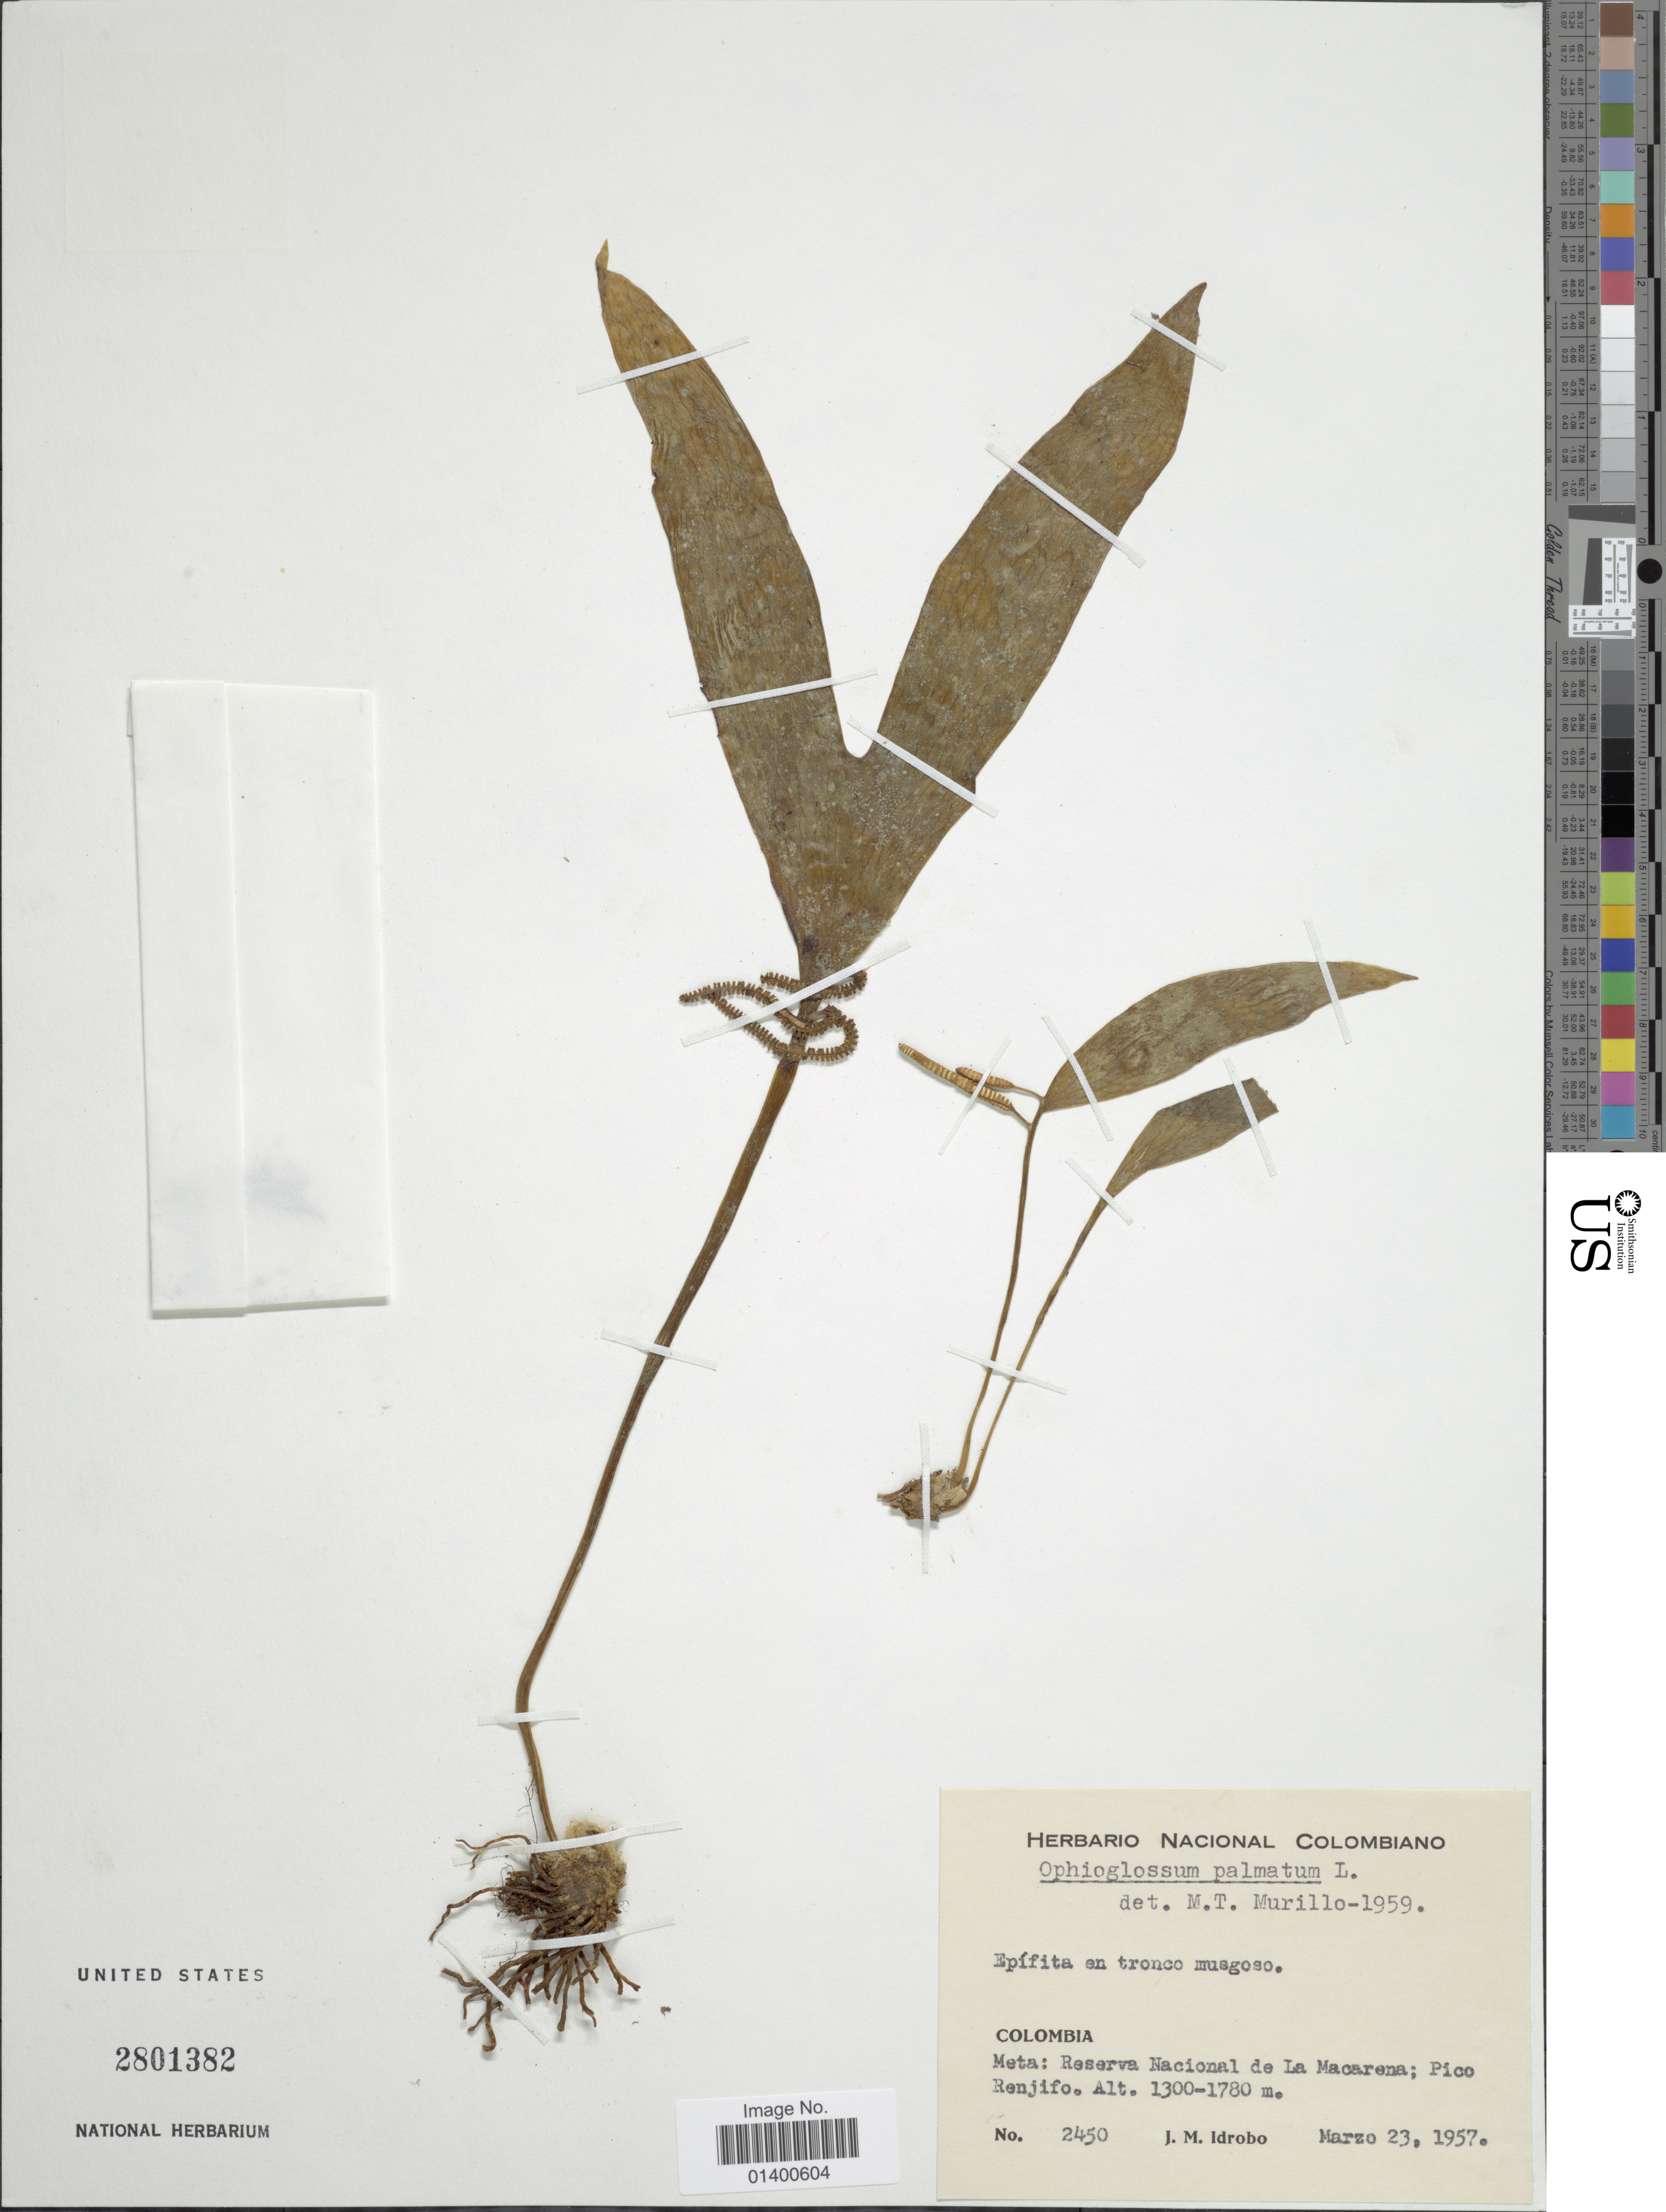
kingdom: Plantae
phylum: Tracheophyta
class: Polypodiopsida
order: Ophioglossales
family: Ophioglossaceae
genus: Cheiroglossa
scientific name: Cheiroglossa palmata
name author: (L.) C. Presl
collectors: J. M. Idrobo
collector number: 2450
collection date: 1957-03-23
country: Colombia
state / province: Meta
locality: Reserva Nacional de La Macarena; Pico Renjifo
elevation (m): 1300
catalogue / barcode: US 2801382